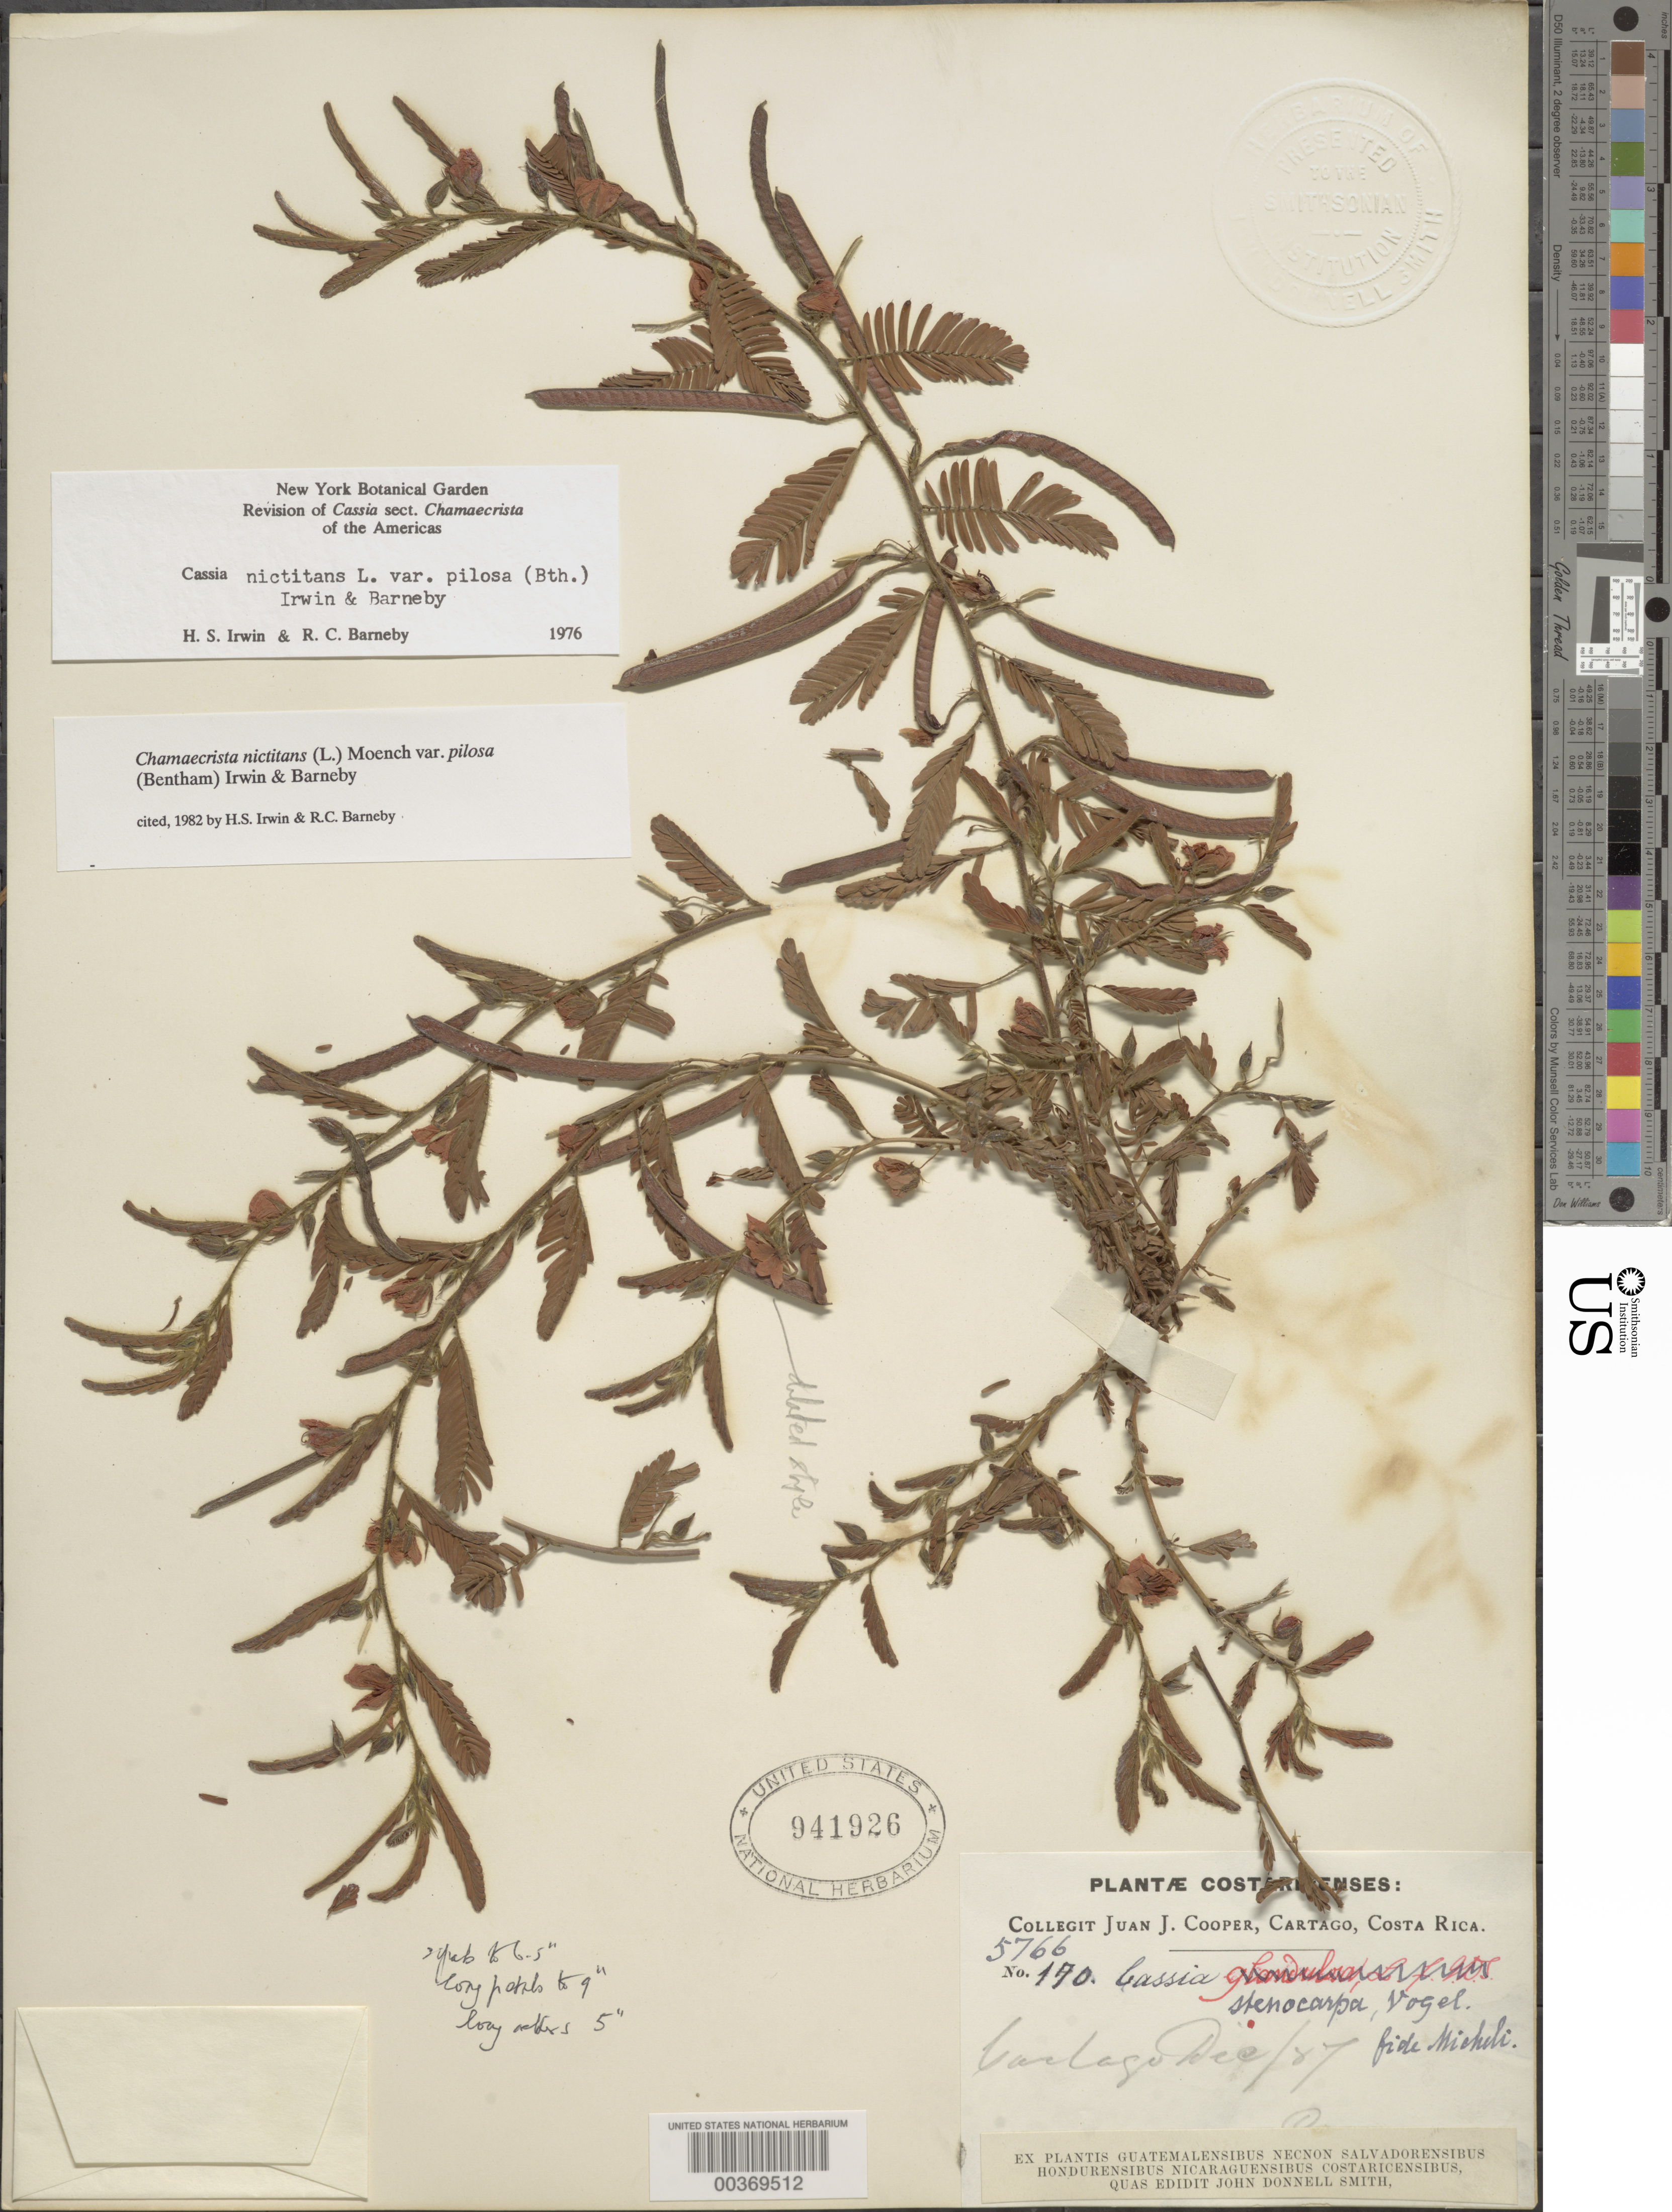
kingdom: Plantae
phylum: Tracheophyta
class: Magnoliopsida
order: Fabales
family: Fabaceae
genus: Chamaecrista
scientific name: Chamaecrista nictitans var. pilosa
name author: (Benth.) H.S. Irwin & Barneby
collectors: J. J. Cooper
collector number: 5766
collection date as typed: Dec 1887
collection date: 1887-12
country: Costa Rica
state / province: Cartago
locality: Cartago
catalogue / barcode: US 941926